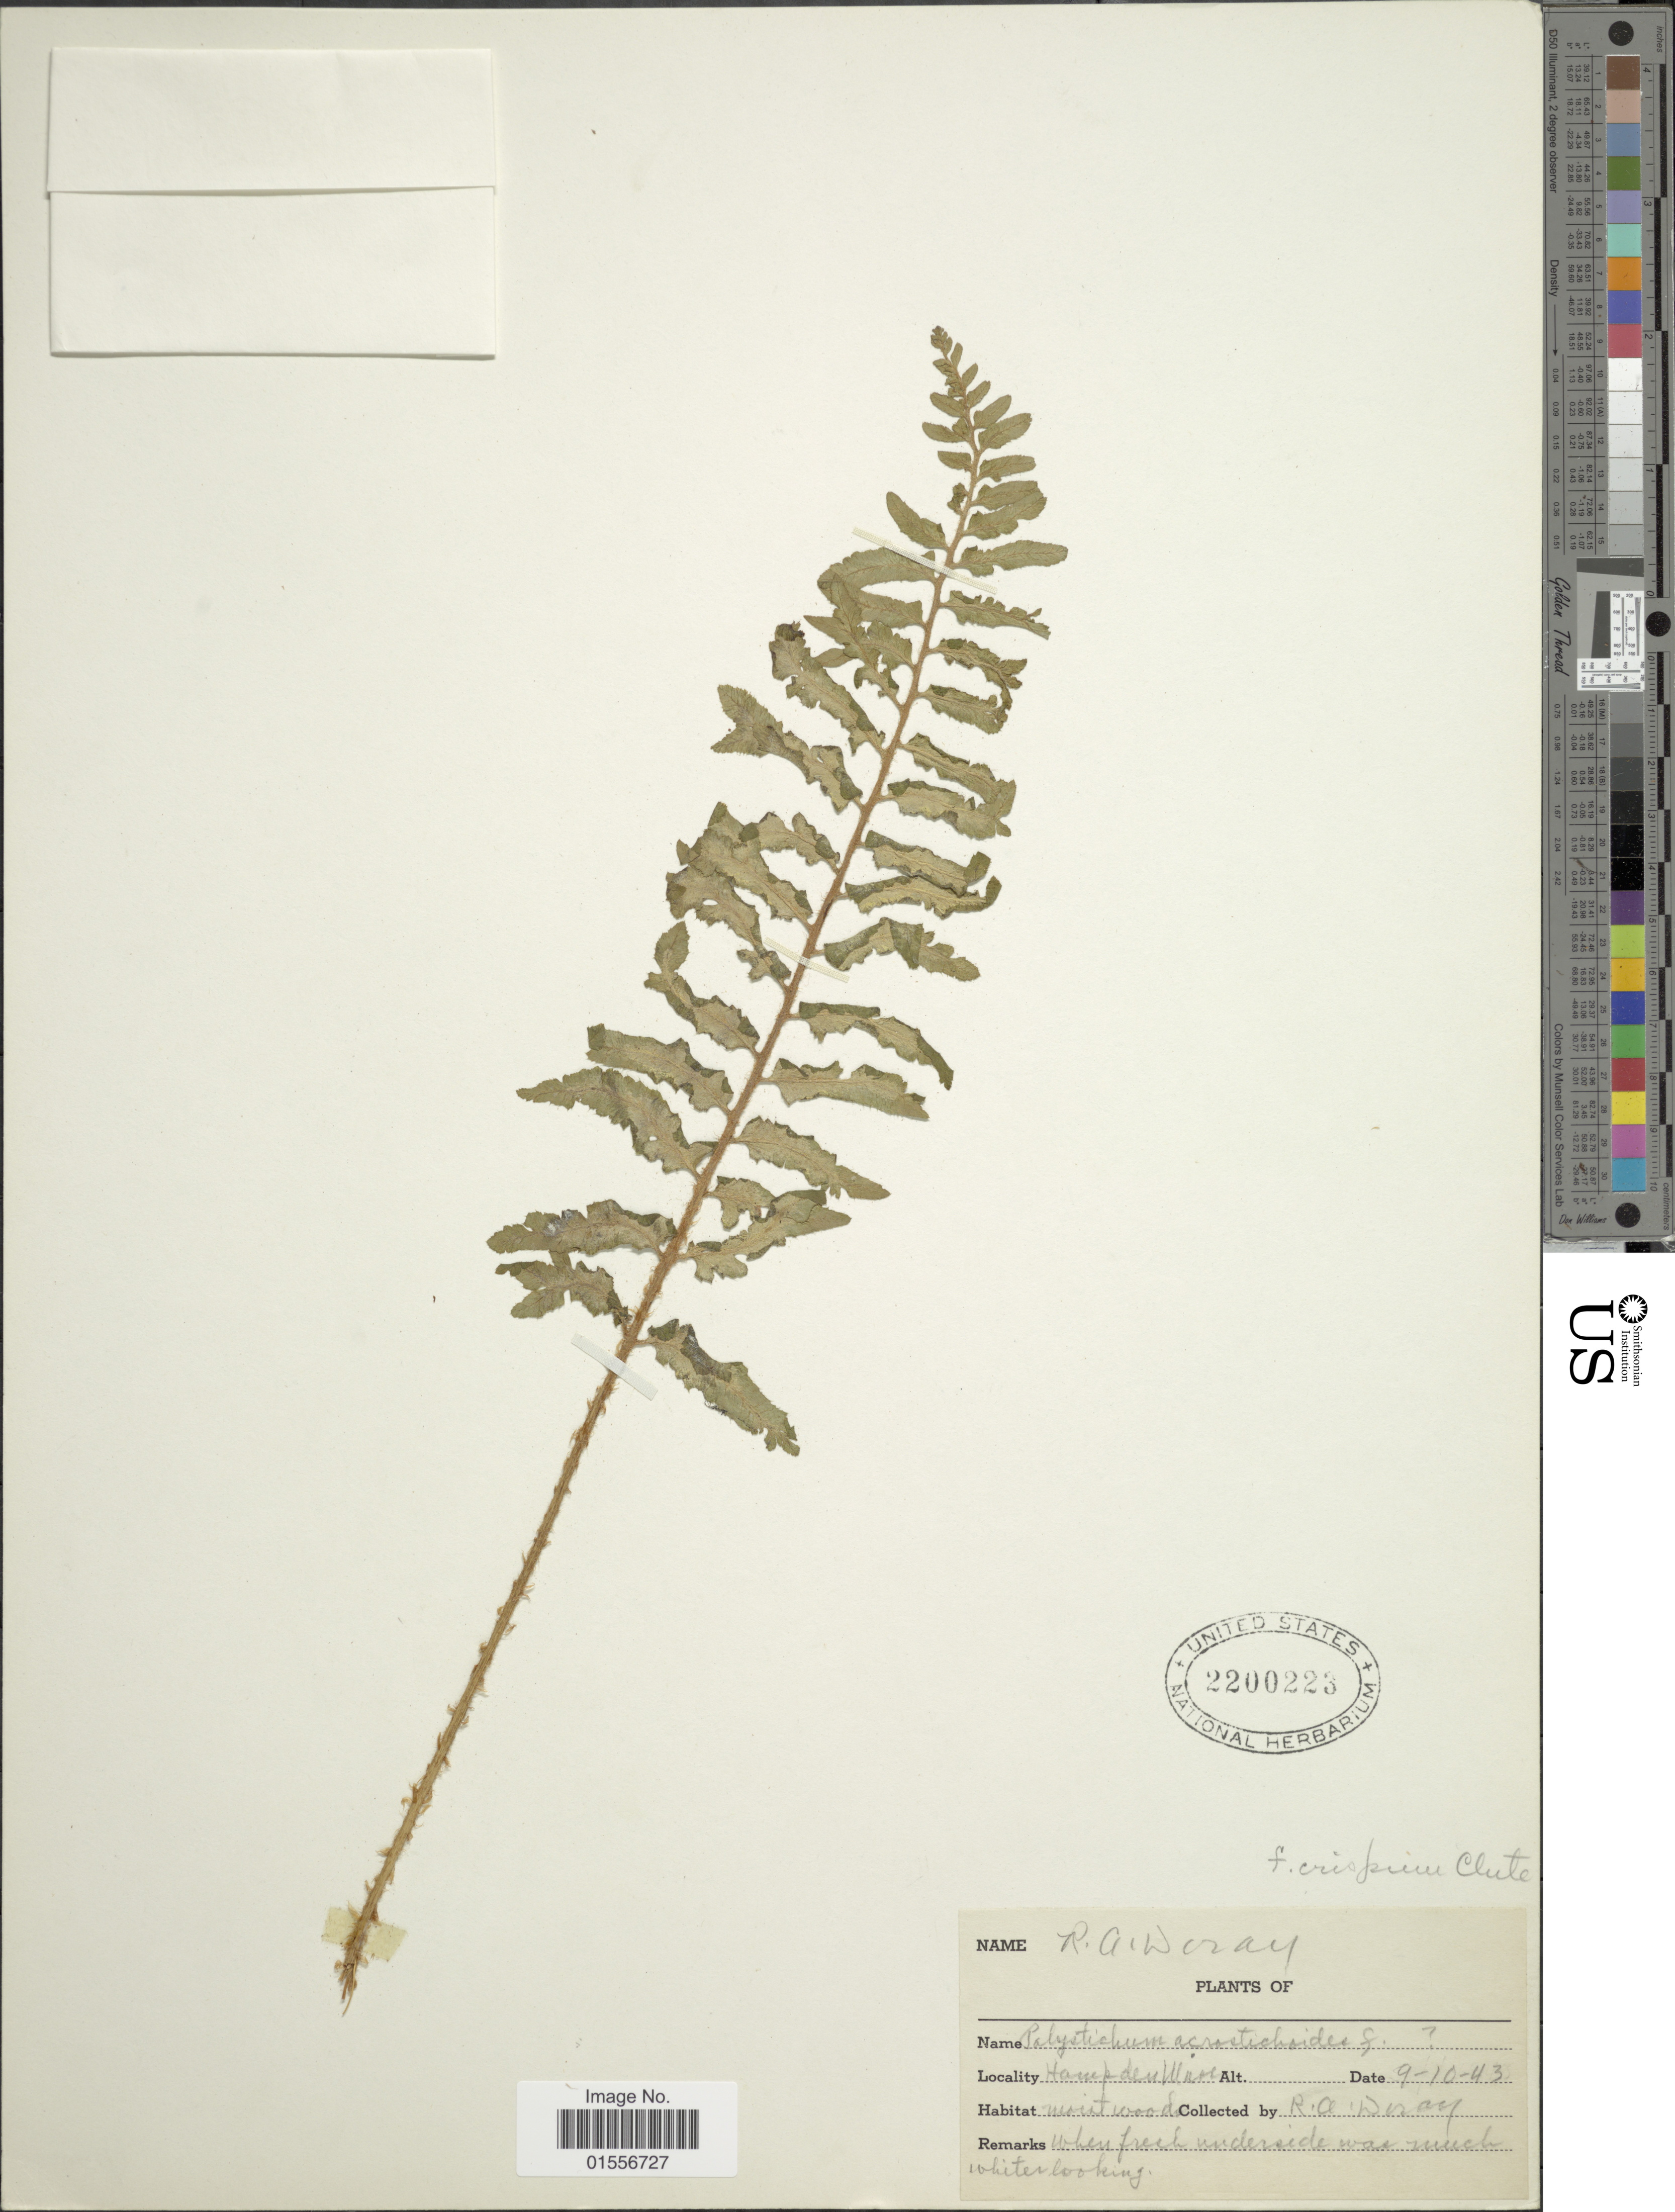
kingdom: Plantae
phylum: Tracheophyta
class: Polypodiopsida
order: Polypodiales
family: Dryopteridaceae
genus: Polystichum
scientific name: Polystichum acrostichoides f. crispum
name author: Clute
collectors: R. Doray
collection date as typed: Transcribed d/m/y: 10/9/43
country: United States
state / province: Massachusetts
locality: Hampden Mass, moist woods.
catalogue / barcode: US 2200223